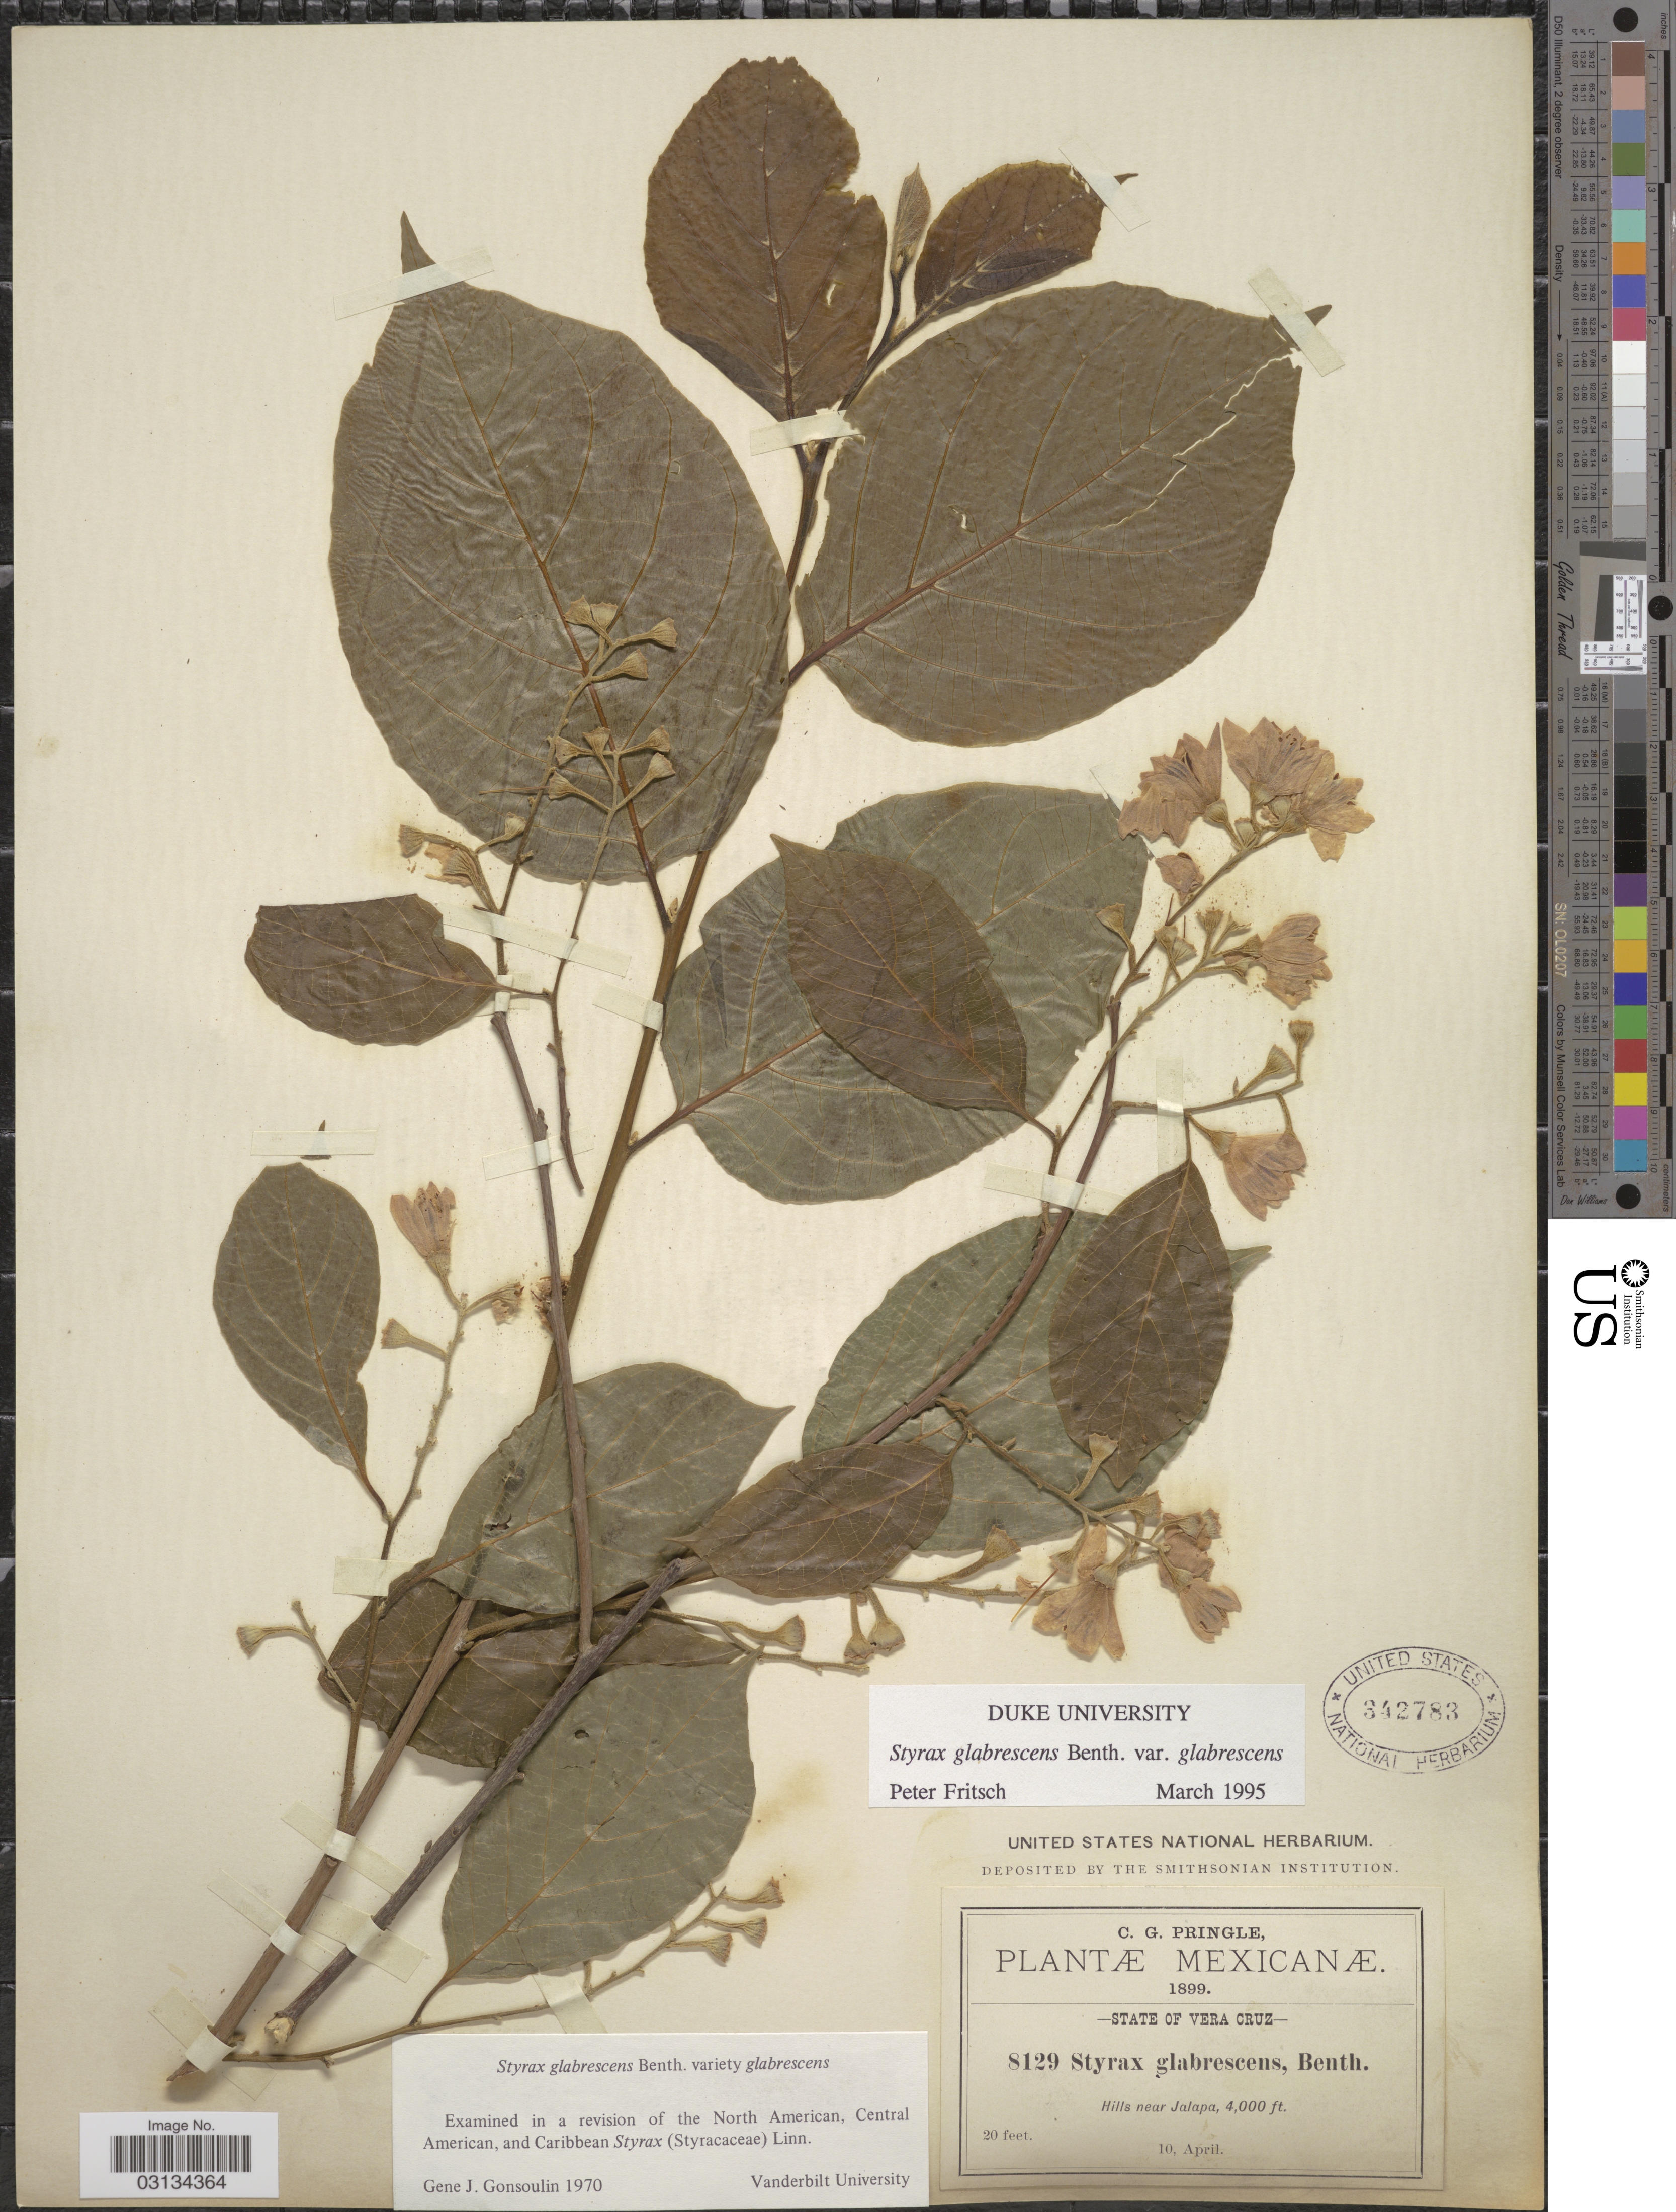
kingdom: Plantae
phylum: Tracheophyta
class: Magnoliopsida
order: Ericales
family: Styracaceae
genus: Styrax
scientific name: Styrax glabrescens Benth. var. glabrescens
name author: Benth.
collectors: C. G. Pringle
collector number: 8129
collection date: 1899-04-10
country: Mexico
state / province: Veracruz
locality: State of Vera Cruz. Hills near Jalapa.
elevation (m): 1219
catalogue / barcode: US 342783